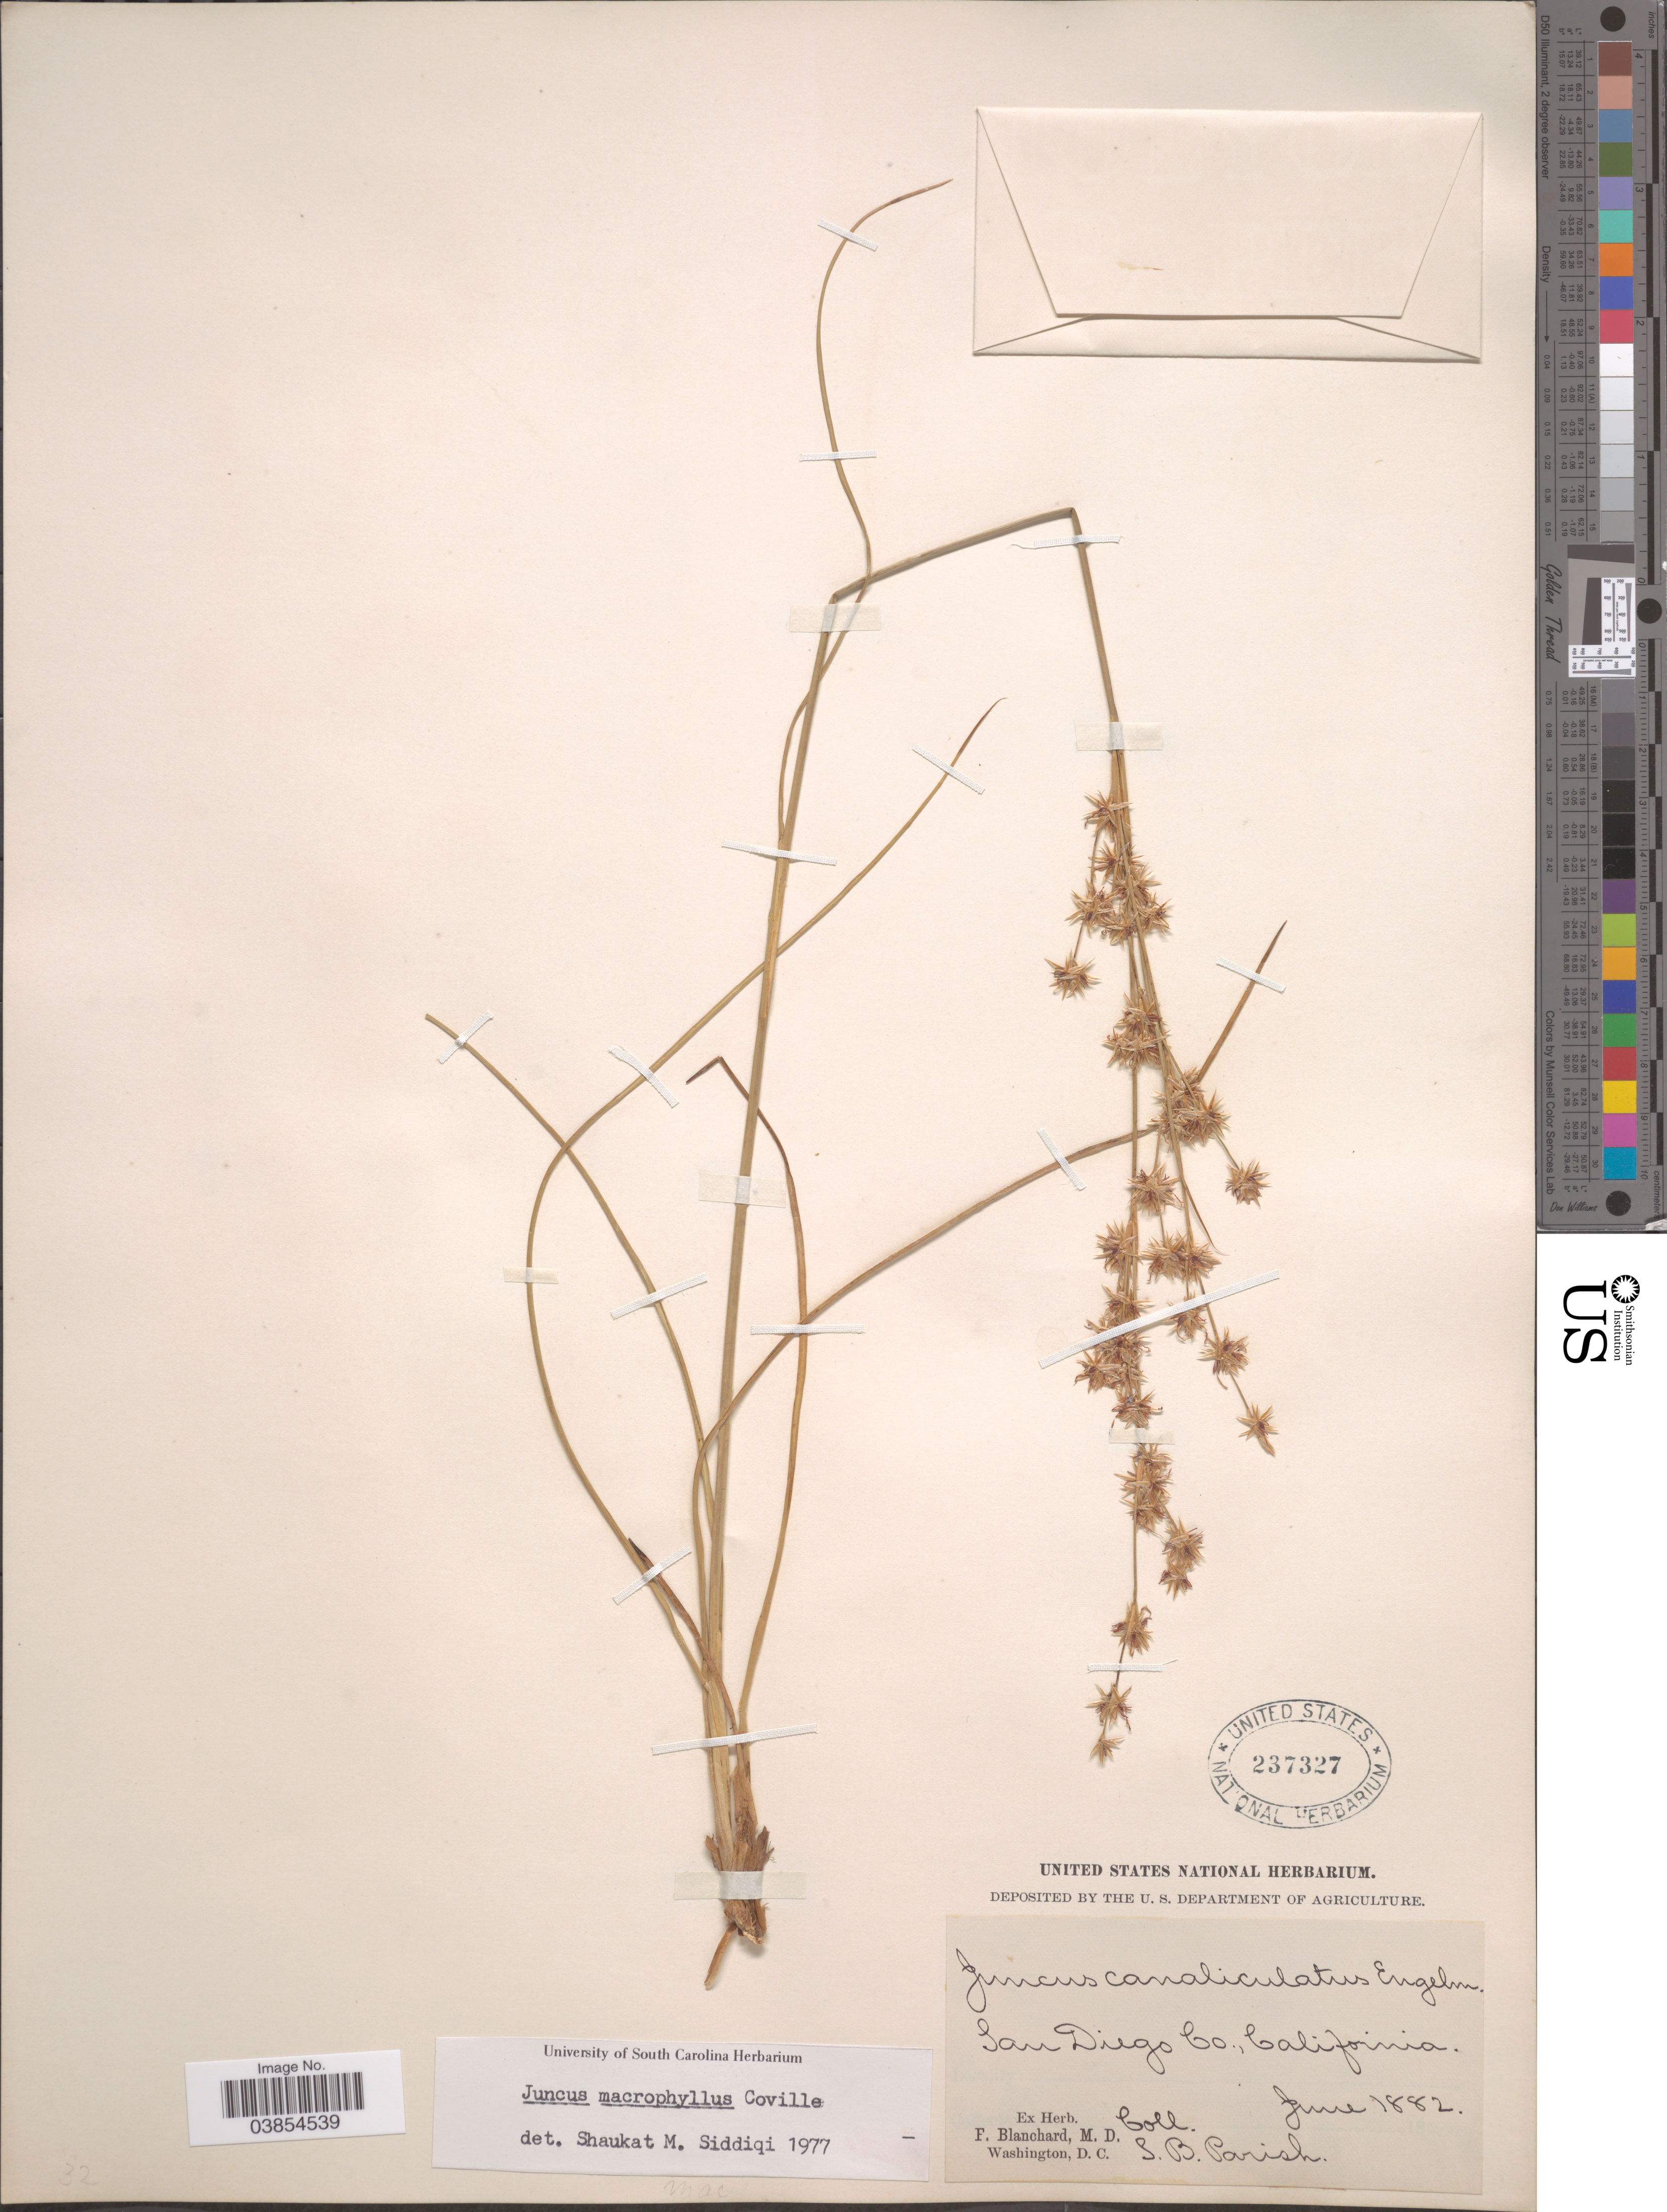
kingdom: Plantae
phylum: Tracheophyta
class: Liliopsida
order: Poales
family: Juncaceae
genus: Juncus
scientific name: Juncus macrophyllus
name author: Coville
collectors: S. B. Parish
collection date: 1882-06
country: United States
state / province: California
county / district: San Diego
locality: San Diego Co.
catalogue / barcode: US 237327